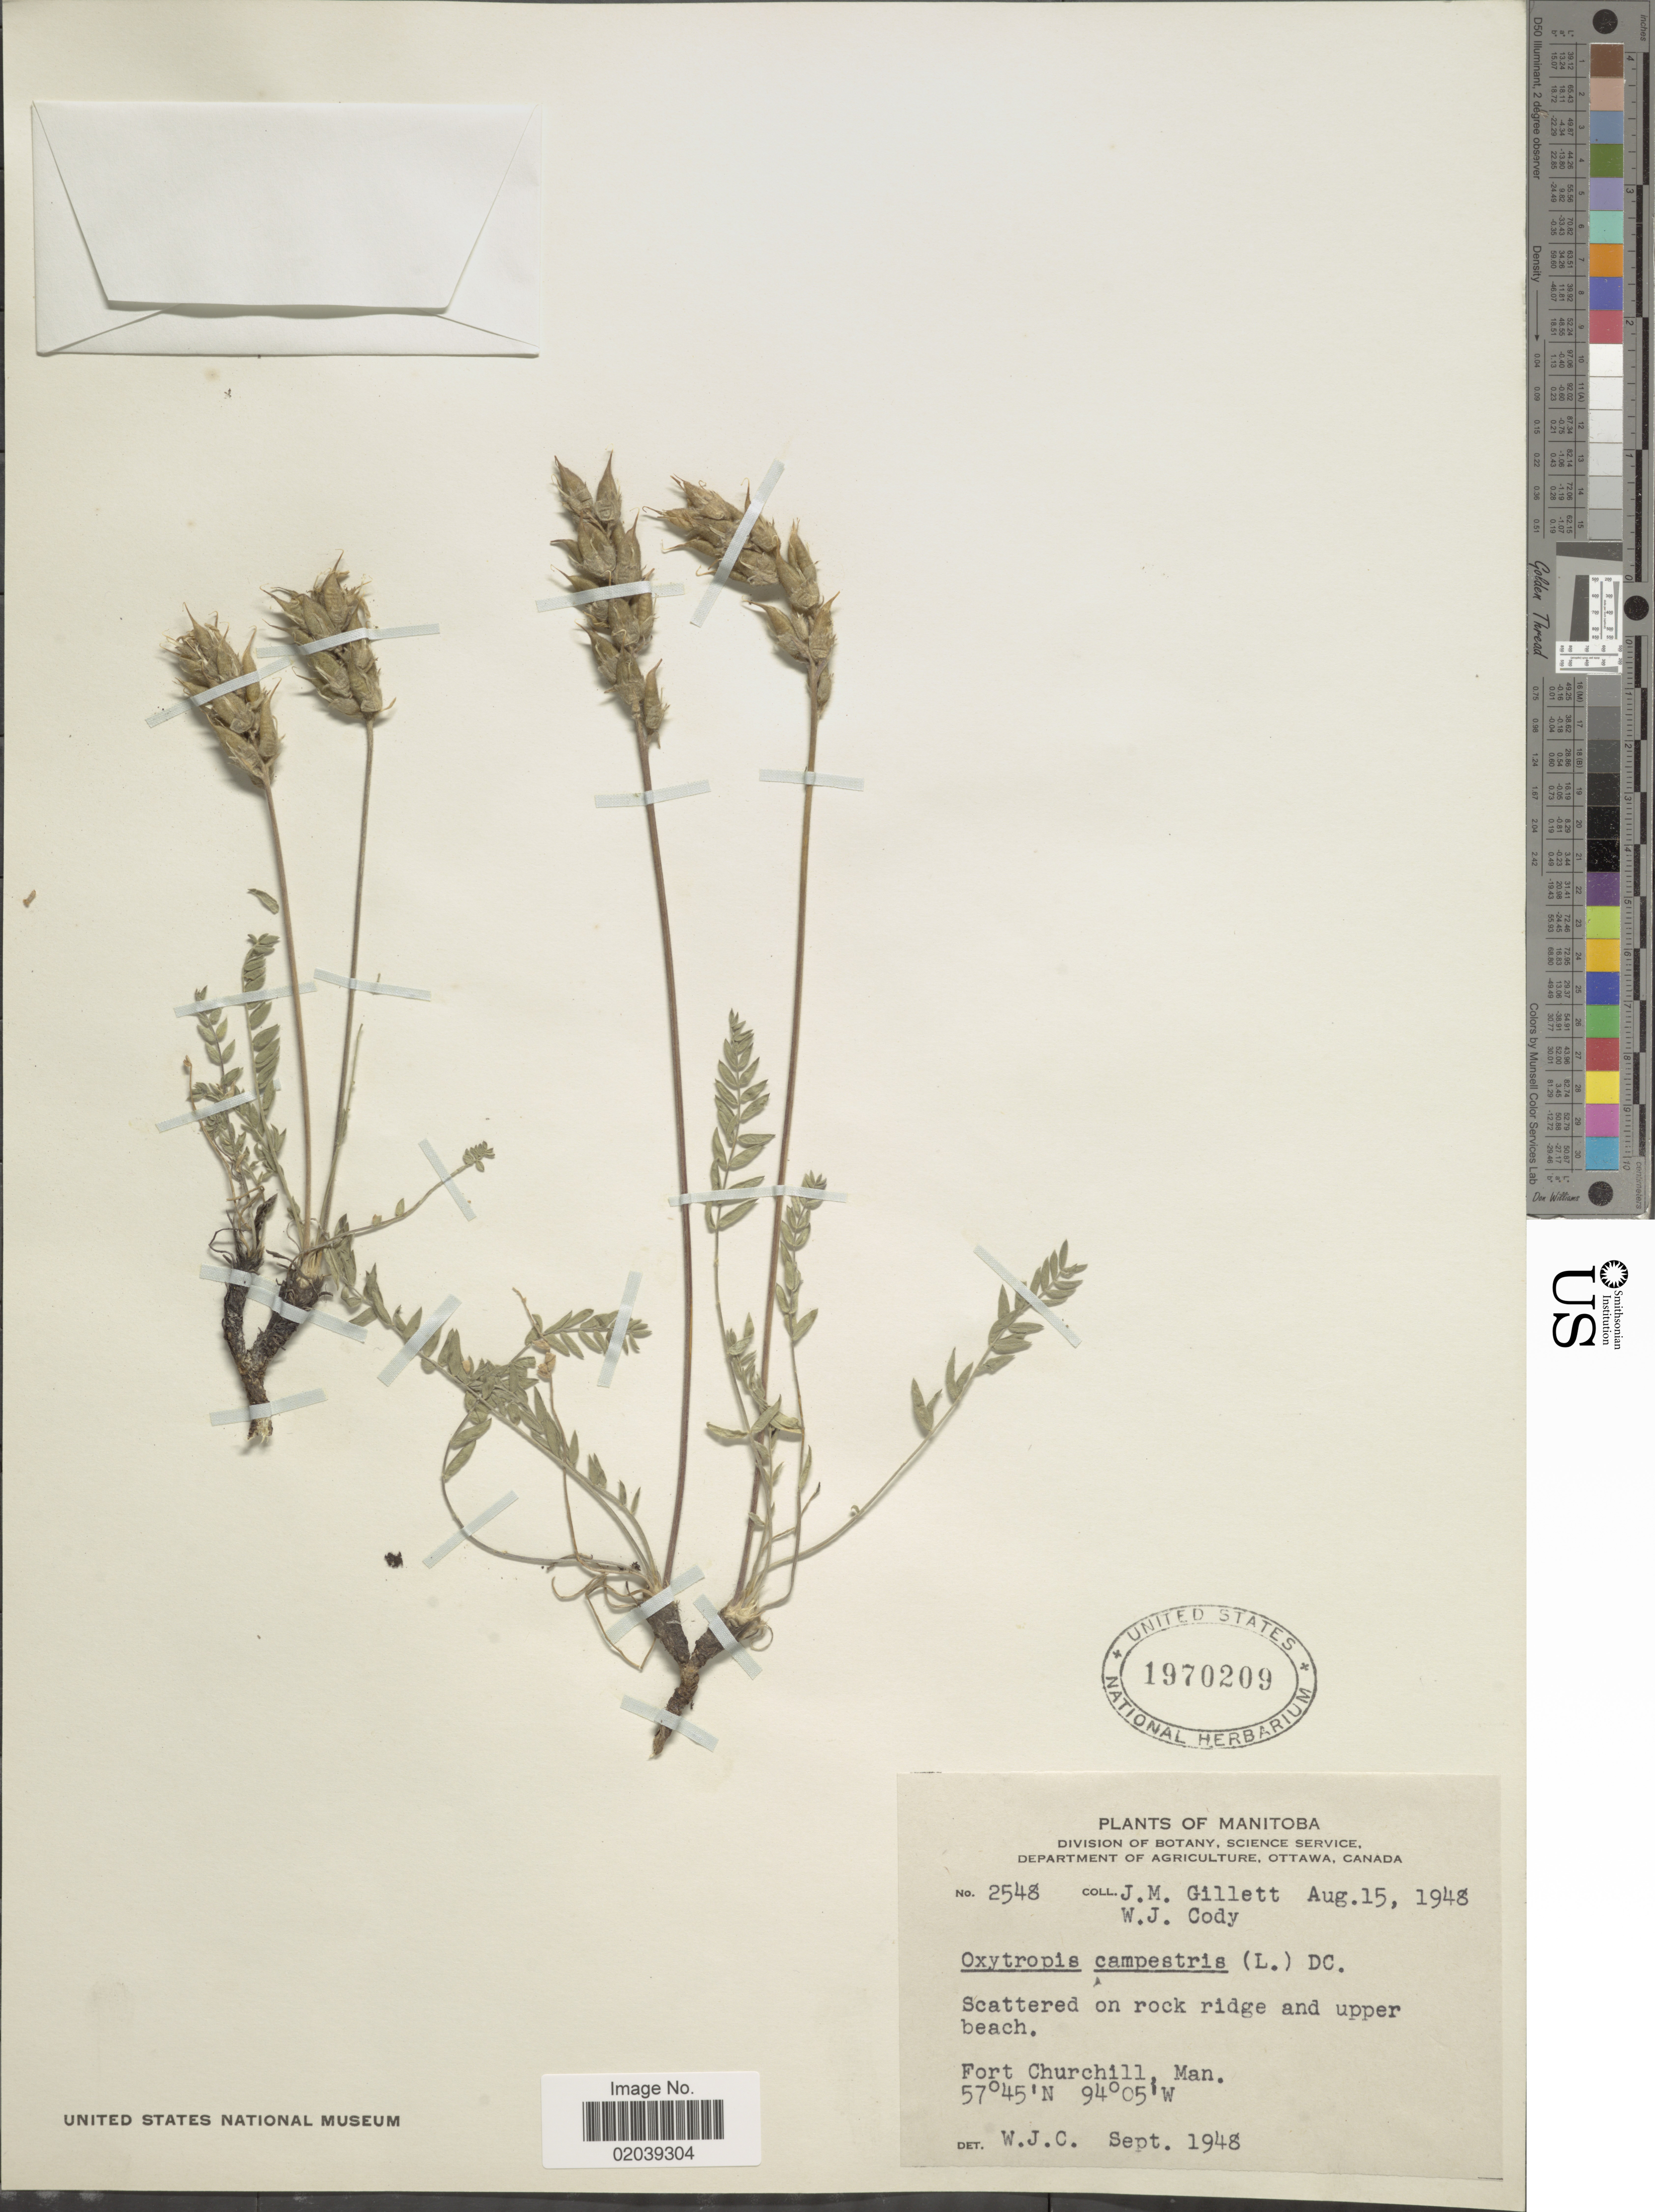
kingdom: Plantae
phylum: Tracheophyta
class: Magnoliopsida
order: Fabales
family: Fabaceae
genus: Oxytropis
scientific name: Oxytropis campestris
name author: (L.) DC.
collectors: J. M. Gillett & W. Cody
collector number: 2548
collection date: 1948-08-15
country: Canada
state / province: Manitoba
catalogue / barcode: US 1970209